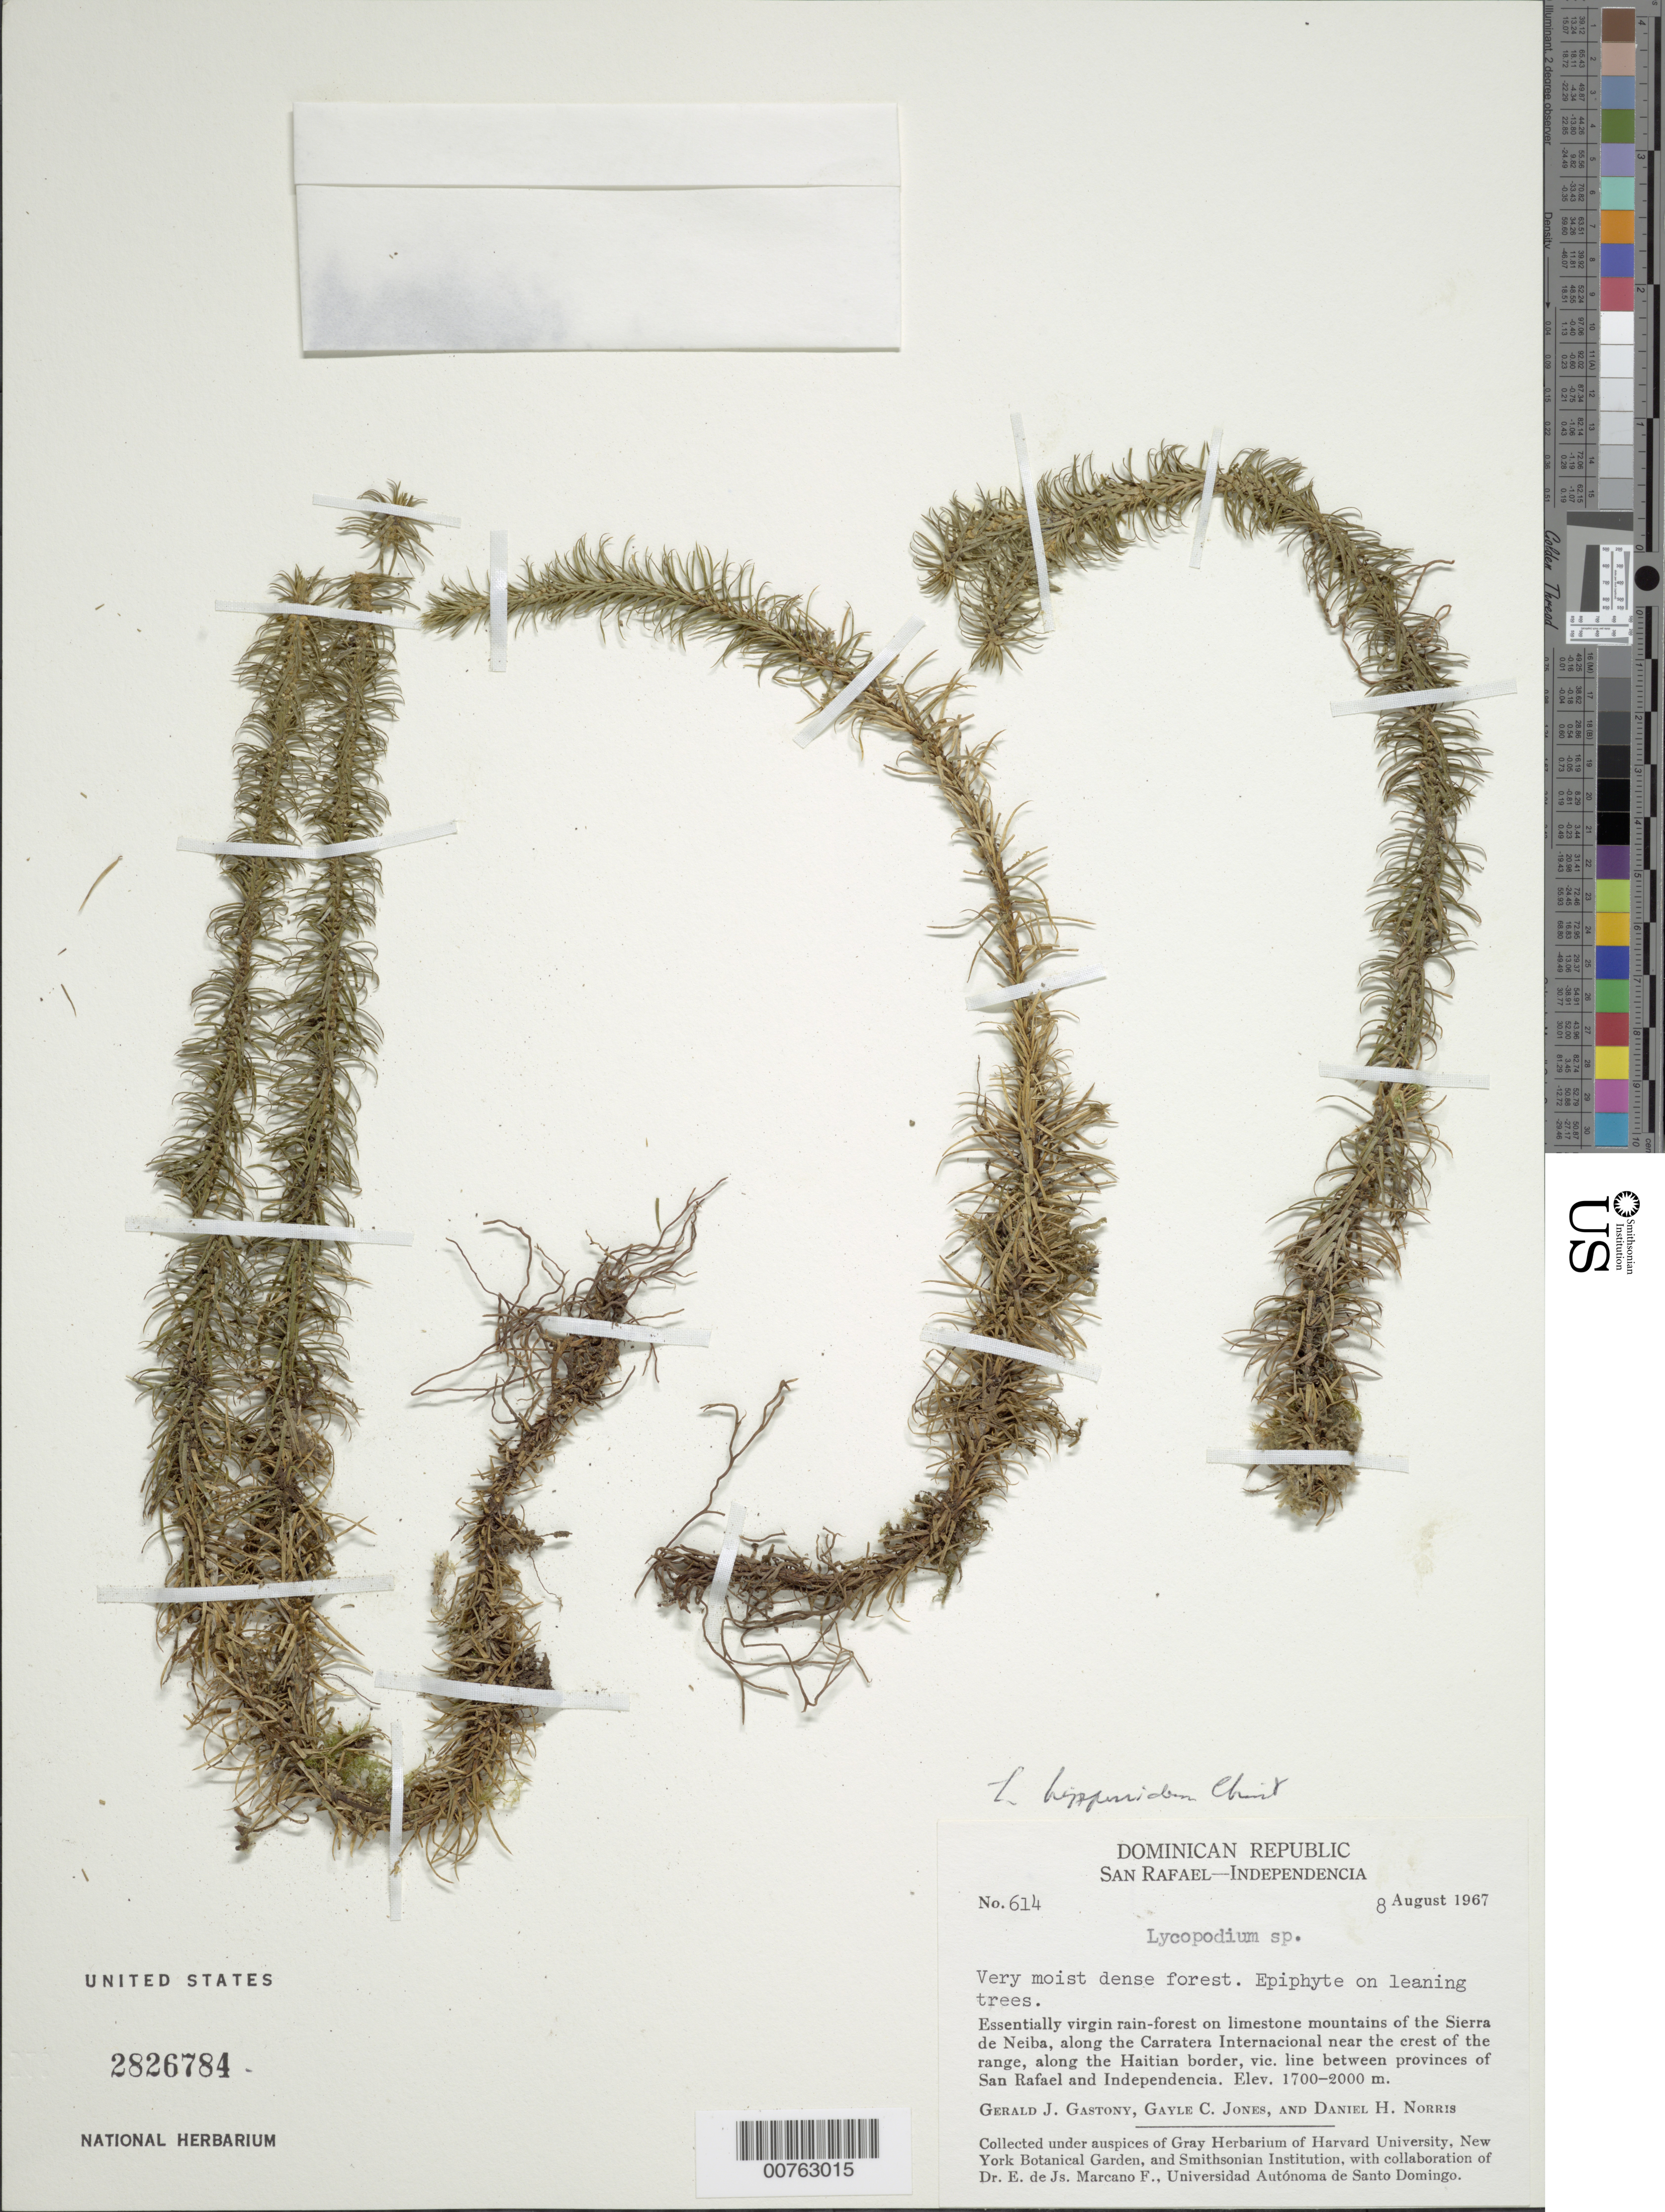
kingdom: Plantae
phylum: Tracheophyta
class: Lycopodiopsida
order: Lycopodiales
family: Lycopodiaceae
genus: Phlegmariurus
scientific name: Phlegmariurus hippurideus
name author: (Christ) B. Øllg.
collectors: G. Gastony, G. C. Jones & D. H. Norris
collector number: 614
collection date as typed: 08 Aug 1967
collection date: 1967-08-08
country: Dominican Republic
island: Hispaniola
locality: Limestone mountains of Sierra de Neiba, along the Carretera Internacional near the crest of the range, along the Haitian border, vicinity line between provinces of San Rafael and Independencia.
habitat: Essentially virgin rain-forest, very moist dense forest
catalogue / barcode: US 2826784